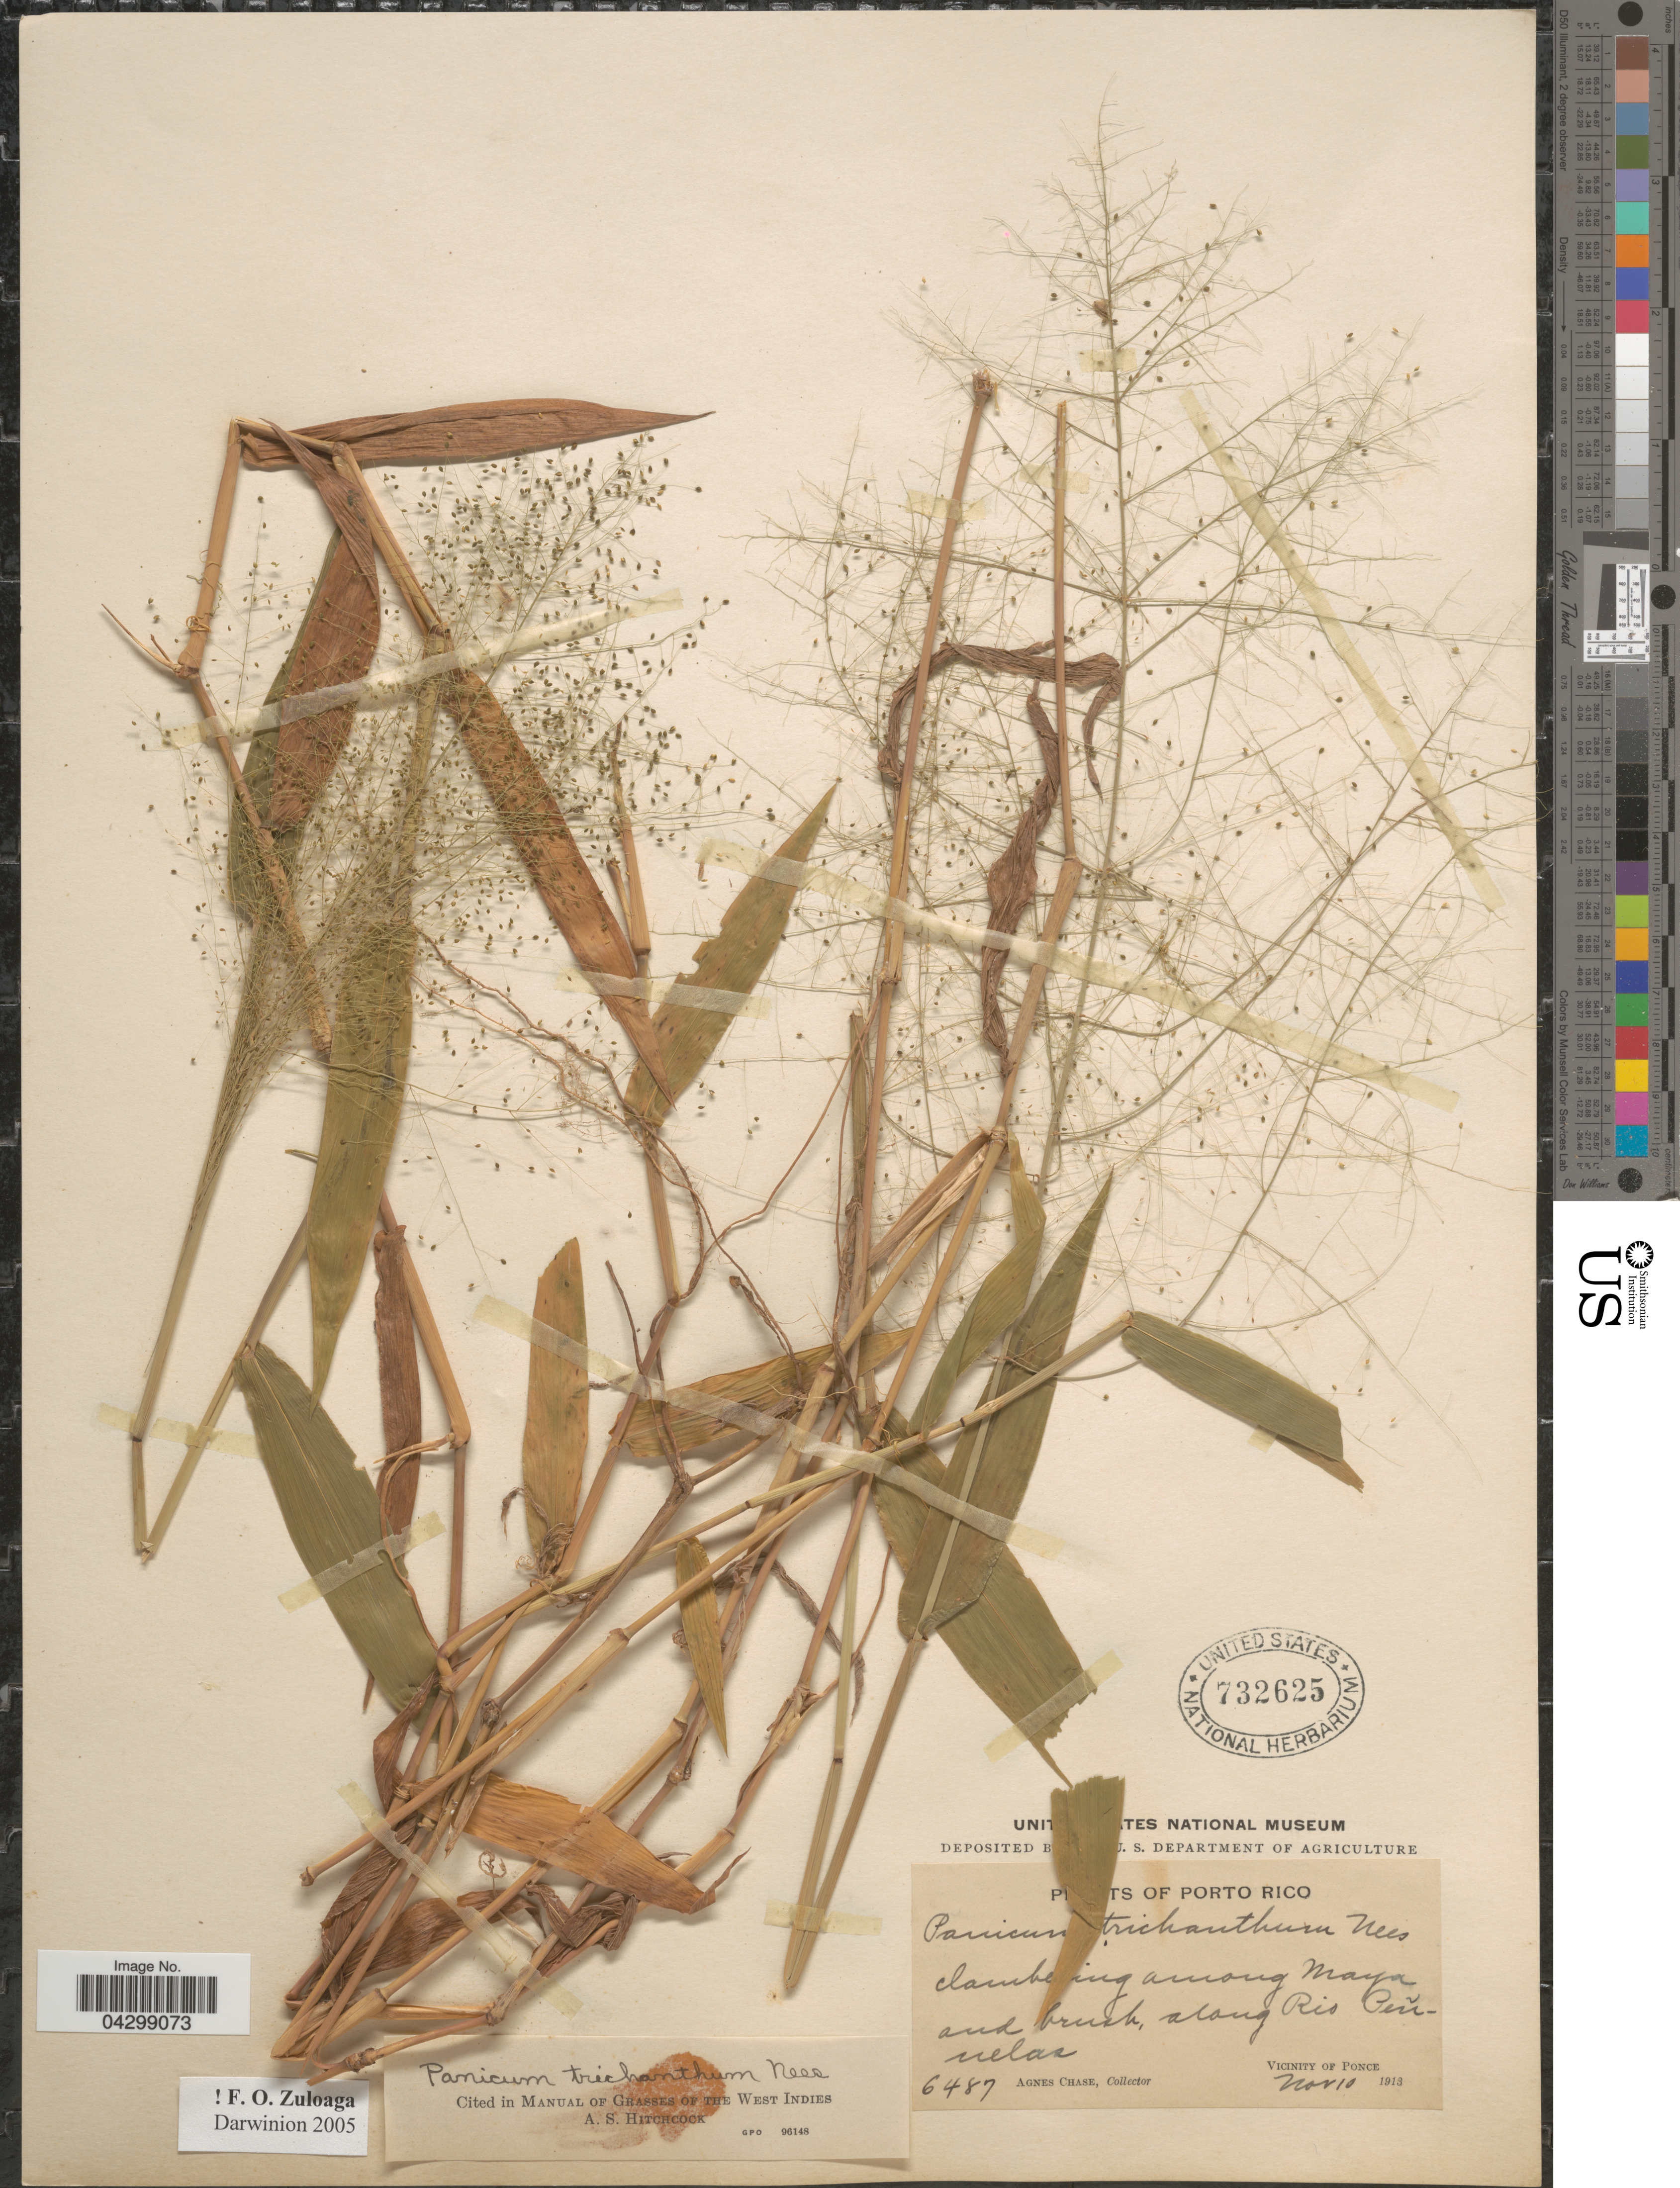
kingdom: Plantae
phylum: Tracheophyta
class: Liliopsida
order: Poales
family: Poaceae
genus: Panicum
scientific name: Panicum trichanthum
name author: Nees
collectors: A. Chase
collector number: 6487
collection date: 1913-11-10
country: Puerto Rico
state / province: Ponce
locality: Porto Rico. Along Rio Peñuelas. Vicinity of Ponce.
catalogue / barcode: US 732625